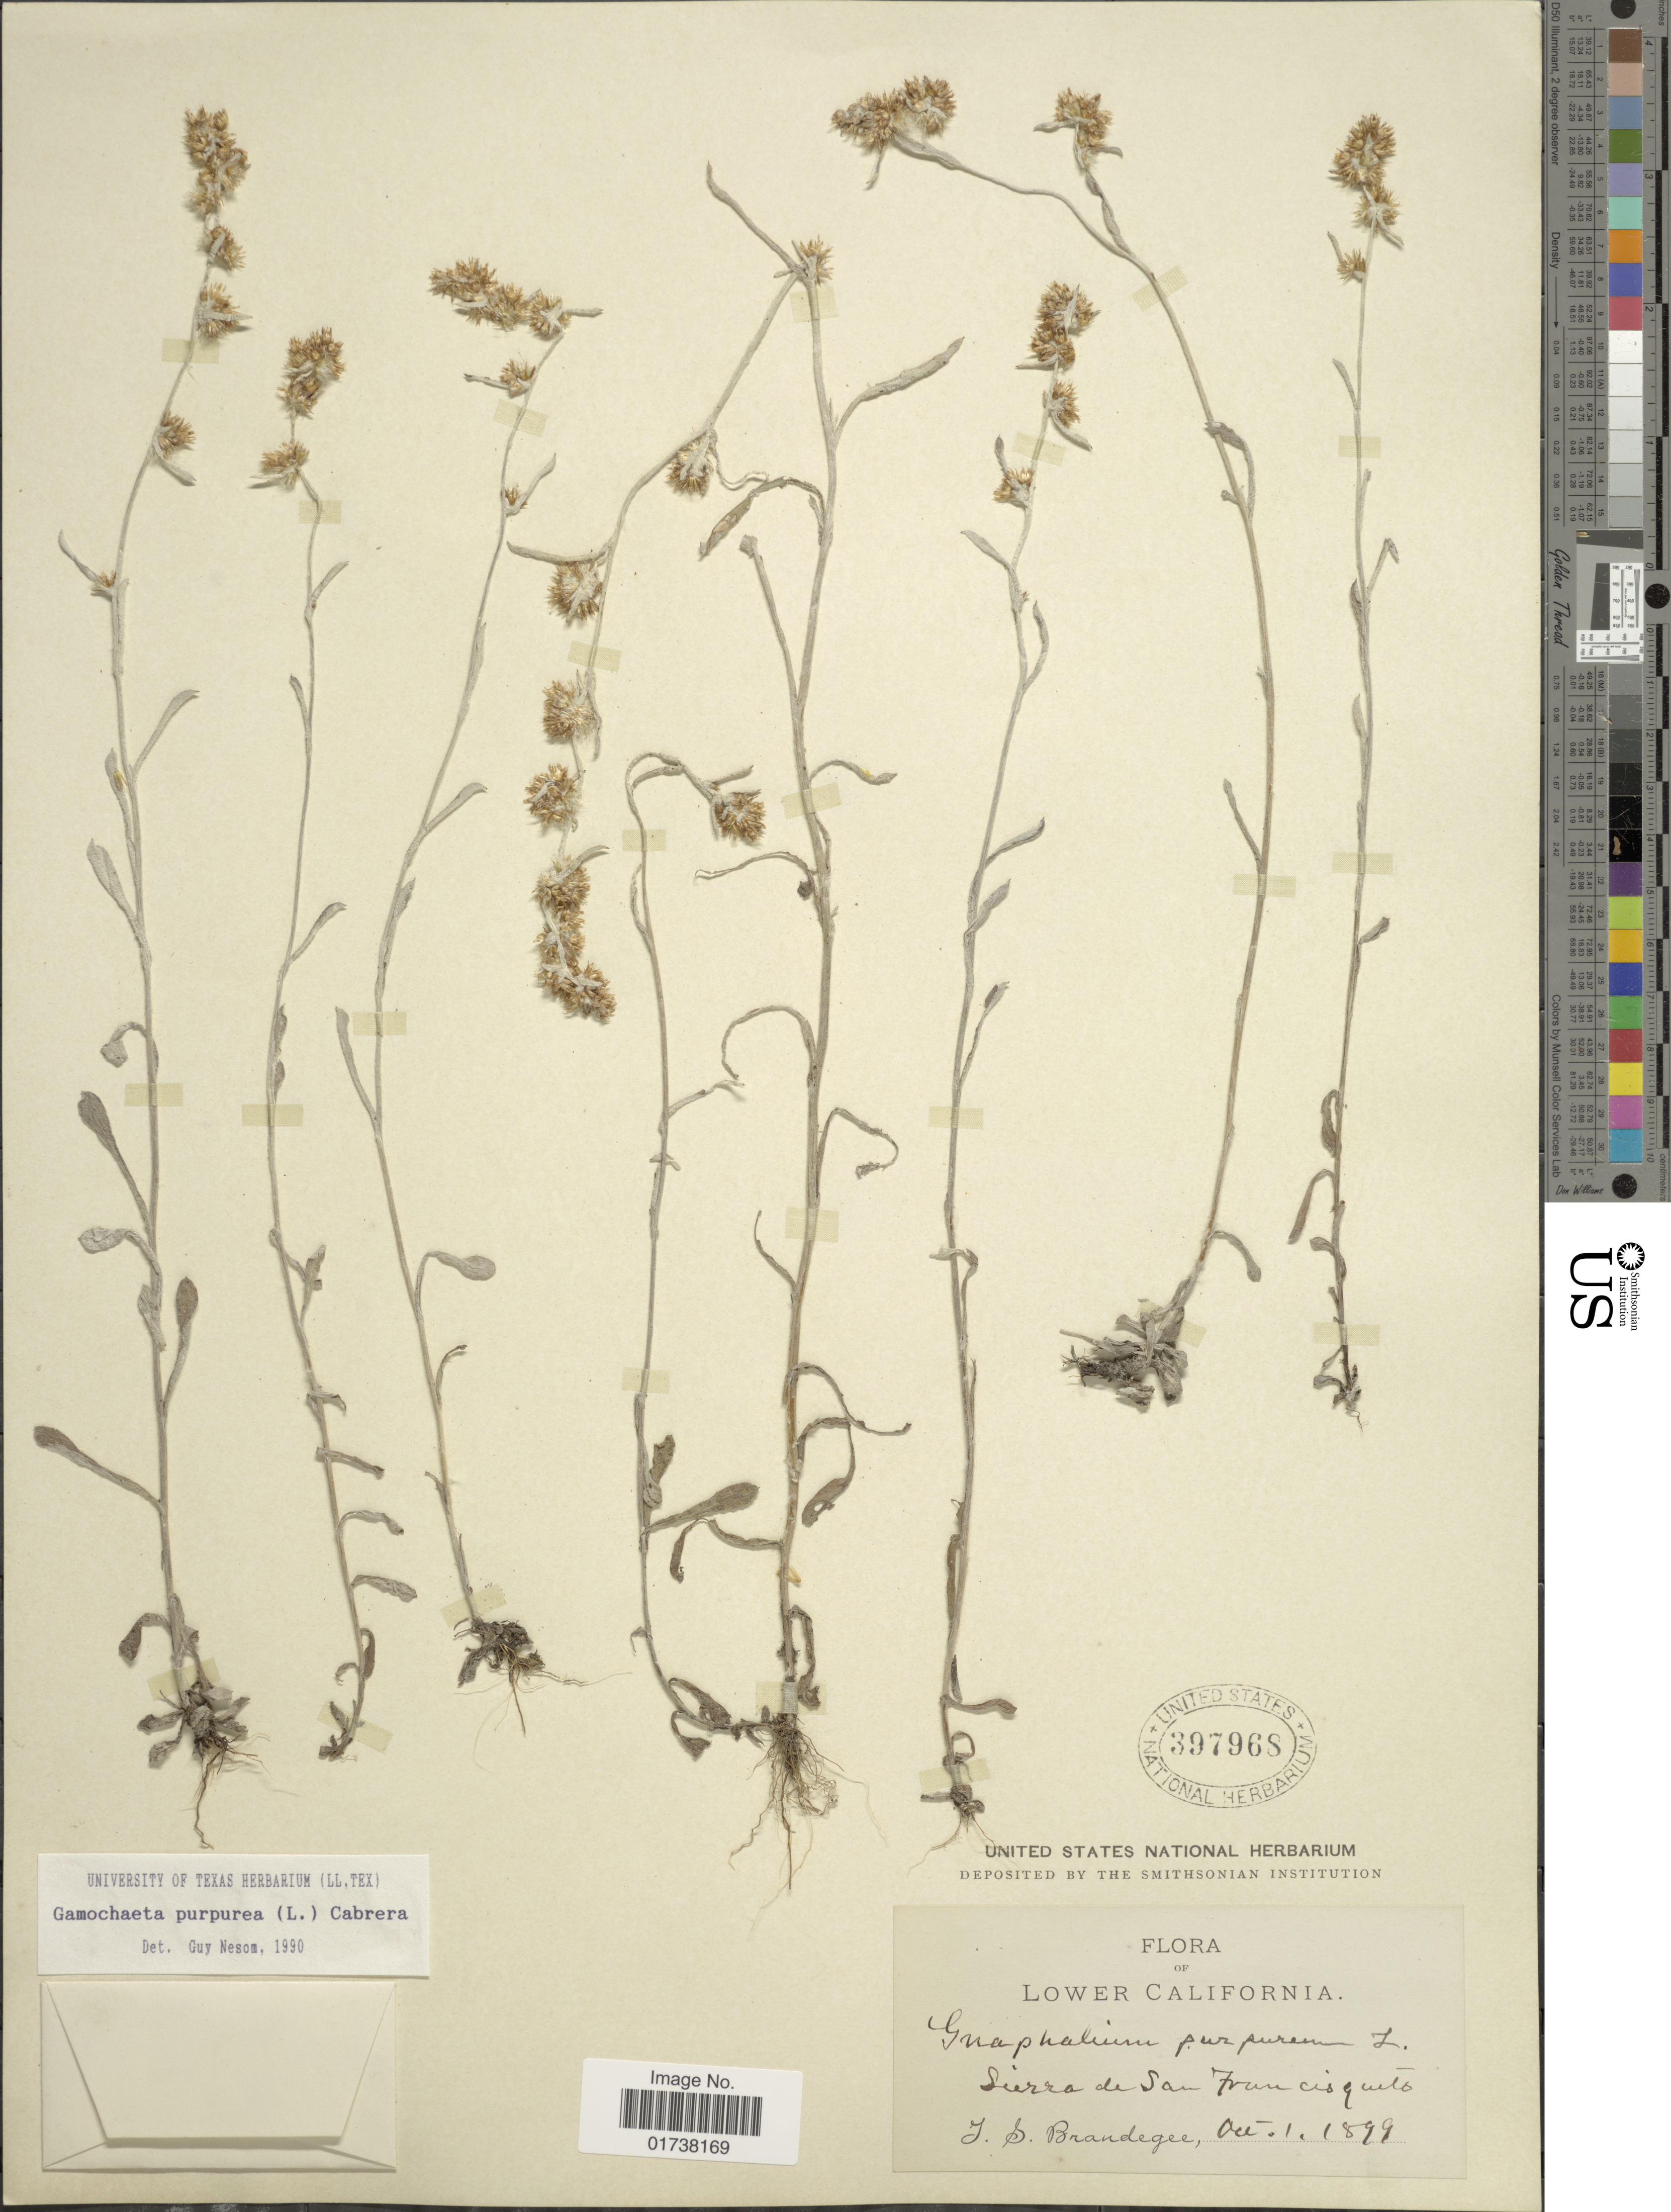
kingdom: Plantae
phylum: Tracheophyta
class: Magnoliopsida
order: Asterales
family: Asteraceae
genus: Gamochaeta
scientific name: Gamochaeta rosacea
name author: (I.M. Johnst.) Anderb.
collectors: J. S. Brandegee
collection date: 1899-10-01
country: Mexico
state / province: Baja California Sur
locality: Lower California, Sierra de San Francisquito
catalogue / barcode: US 397968